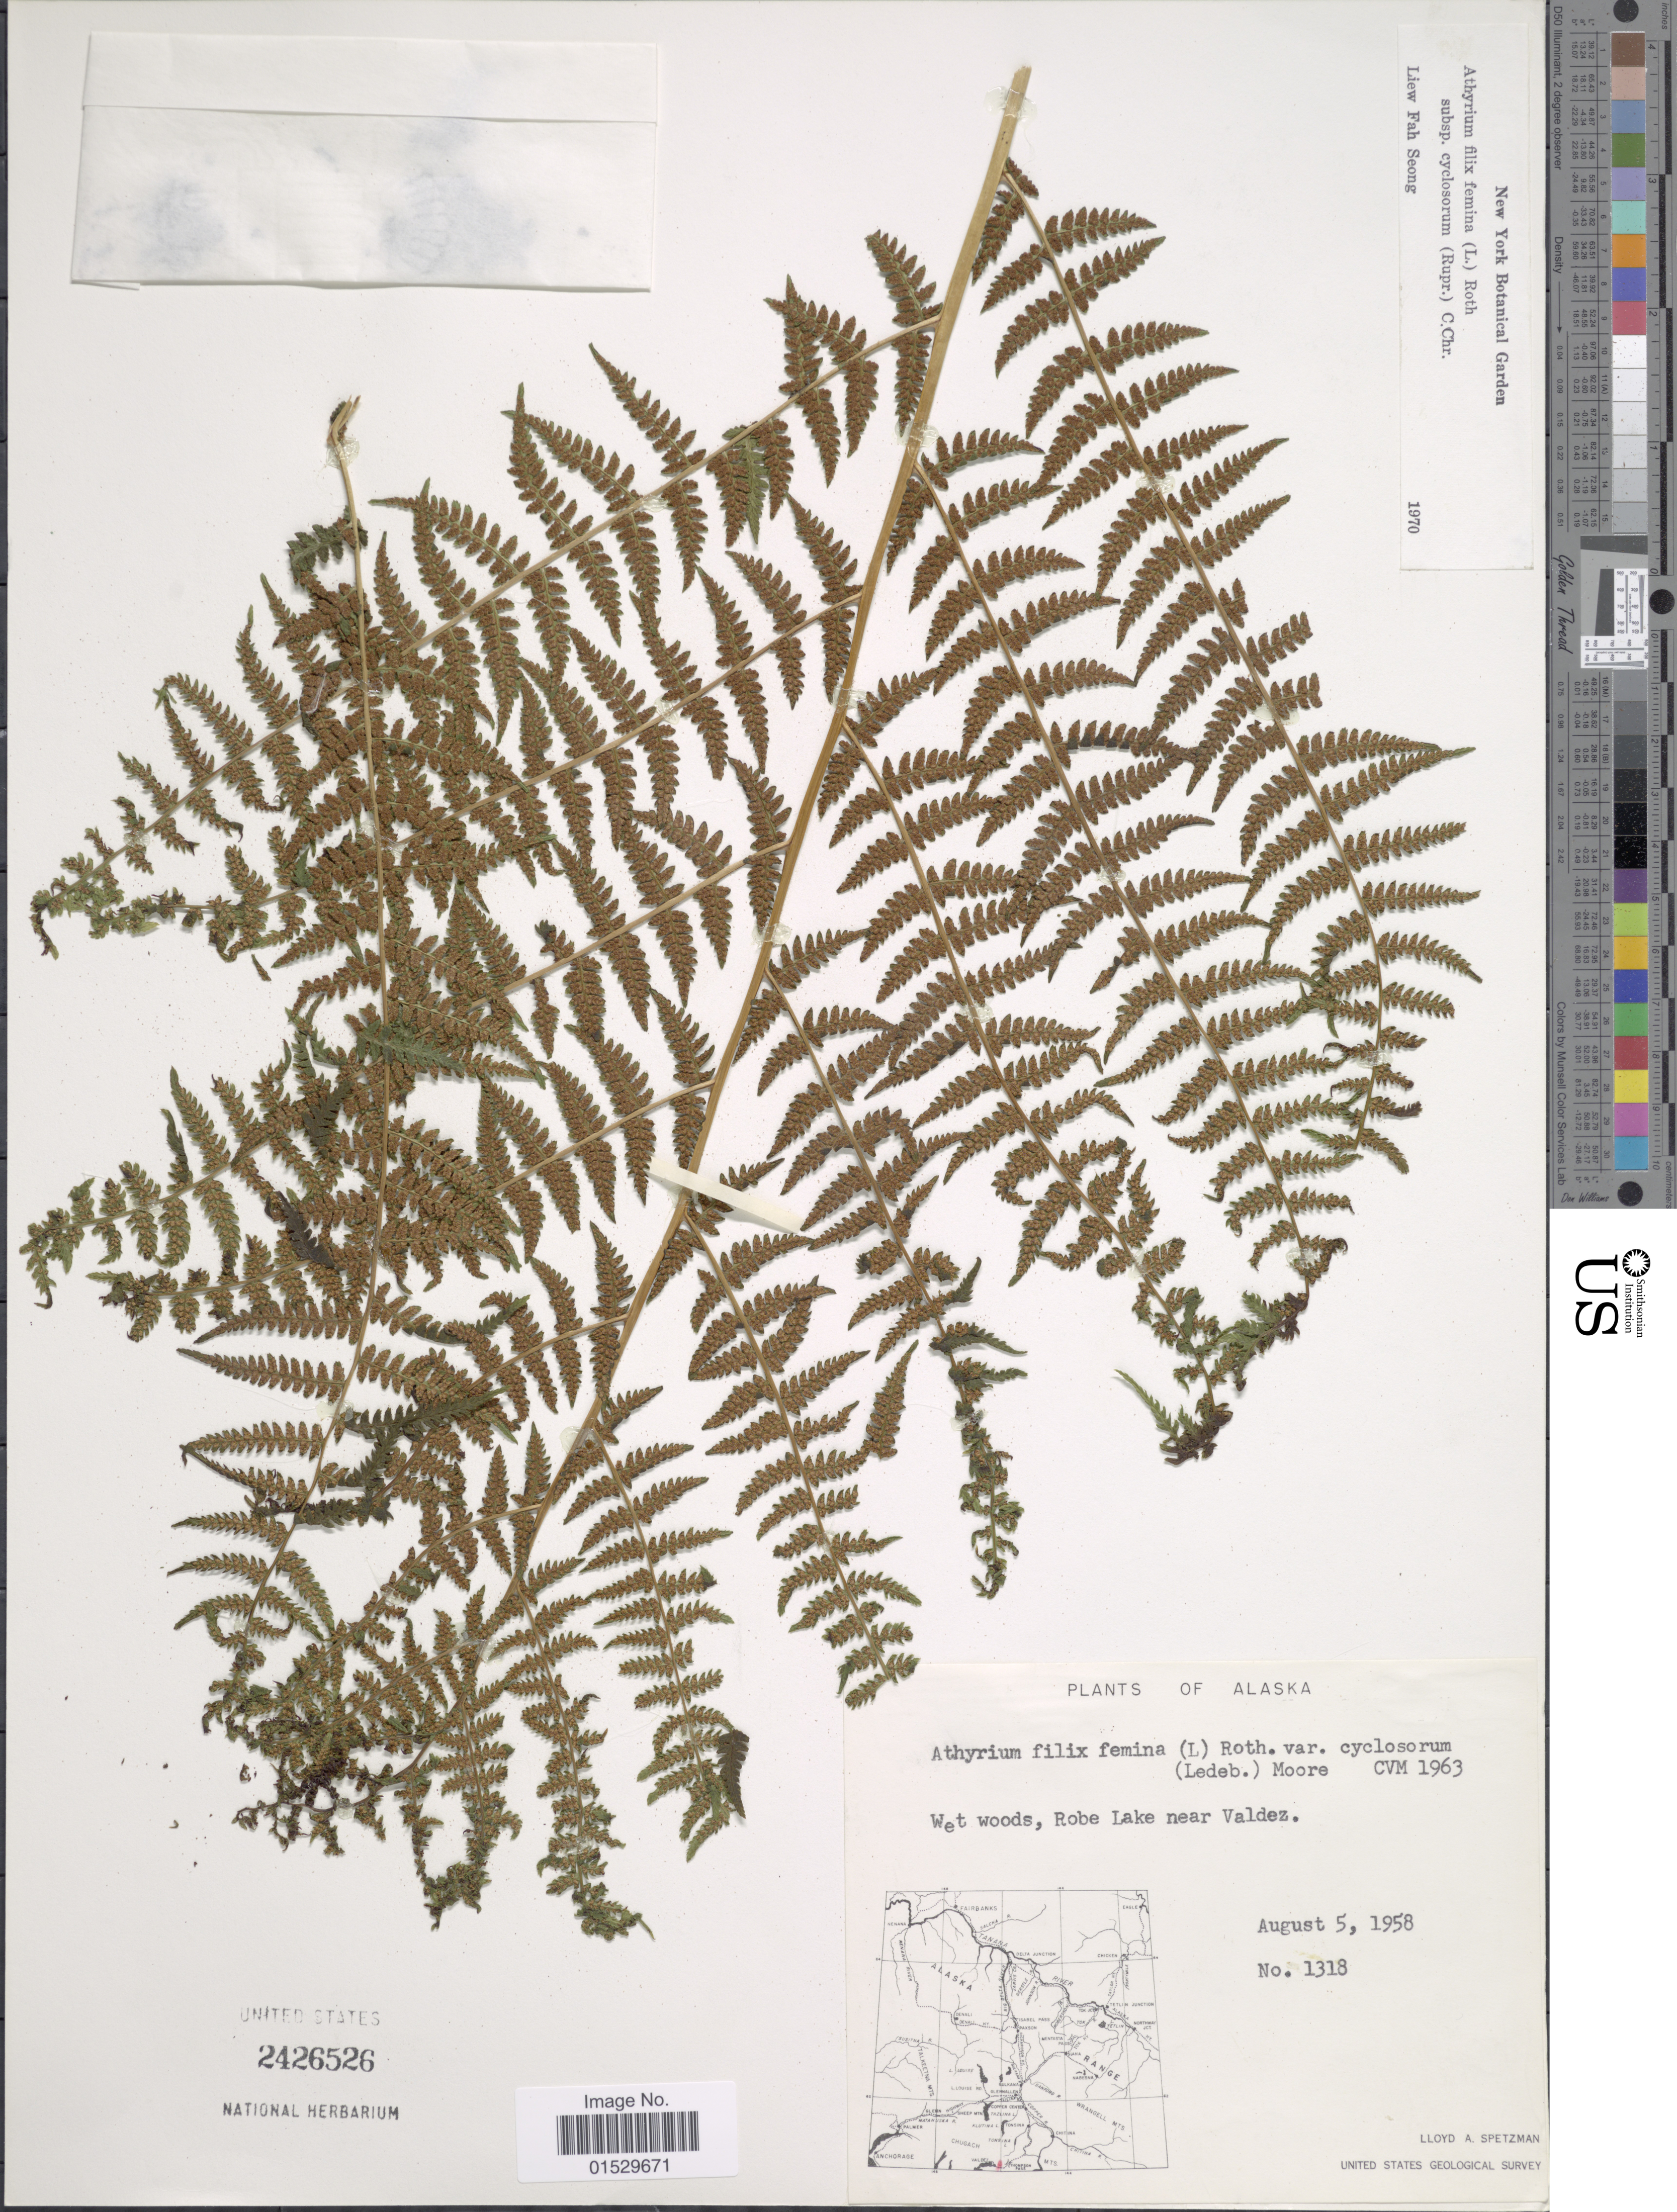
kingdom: Plantae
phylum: Tracheophyta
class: Polypodiopsida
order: Polypodiales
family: Athyriaceae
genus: Athyrium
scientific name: Athyrium filix-femina subsp. cyclosorum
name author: (Rupr.) C. Chr.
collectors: L. Spetzman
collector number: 1318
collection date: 1958-08-05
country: United States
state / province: Alaska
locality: Wet woods, Robe Lake near Valdez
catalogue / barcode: US 2426526